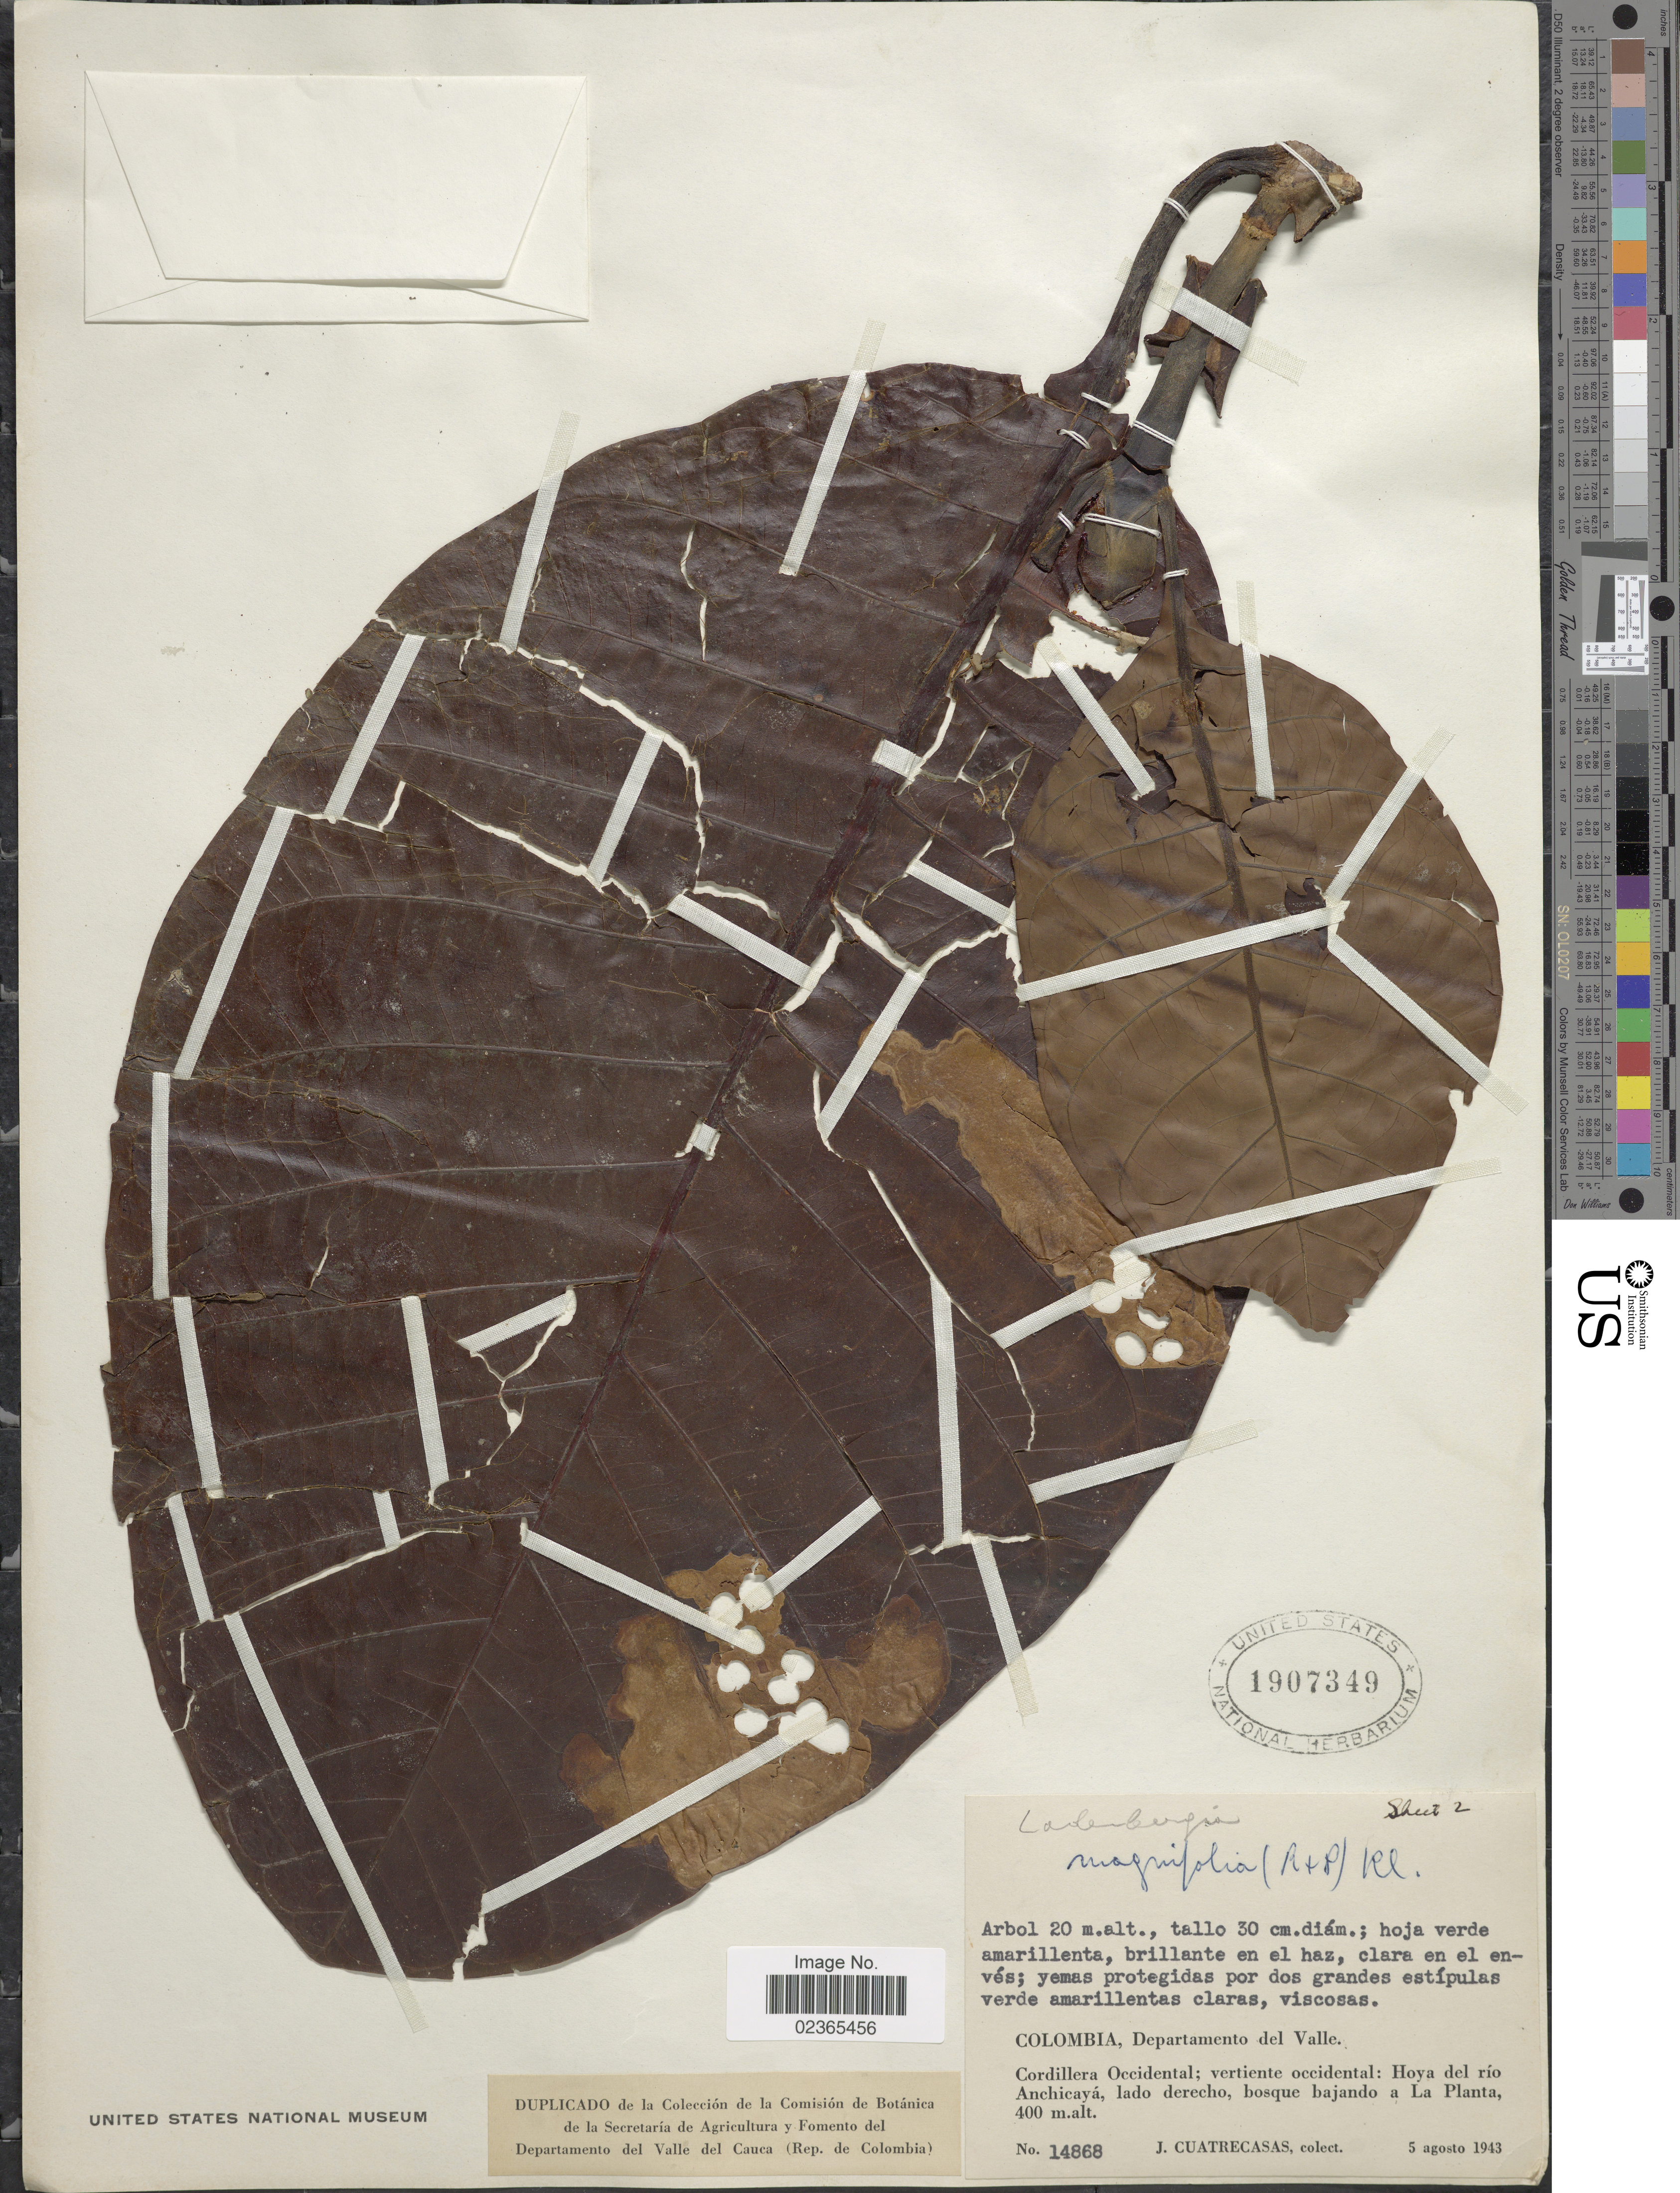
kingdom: Plantae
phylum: Tracheophyta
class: Magnoliopsida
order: Gentianales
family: Rubiaceae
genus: Ladenbergia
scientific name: Ladenbergia oblongifolia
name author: (Mutis) L. Andersson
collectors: J. Cuatrecasas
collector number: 14868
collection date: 1943-08-05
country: Colombia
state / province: Valle del Cauca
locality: Departamento del Valle, Cordillera Occidental; vertiente occidental: Hoya del rio Anchicaya, lado derecho, bosque bajando a La Planta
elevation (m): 400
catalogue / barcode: US 1907349